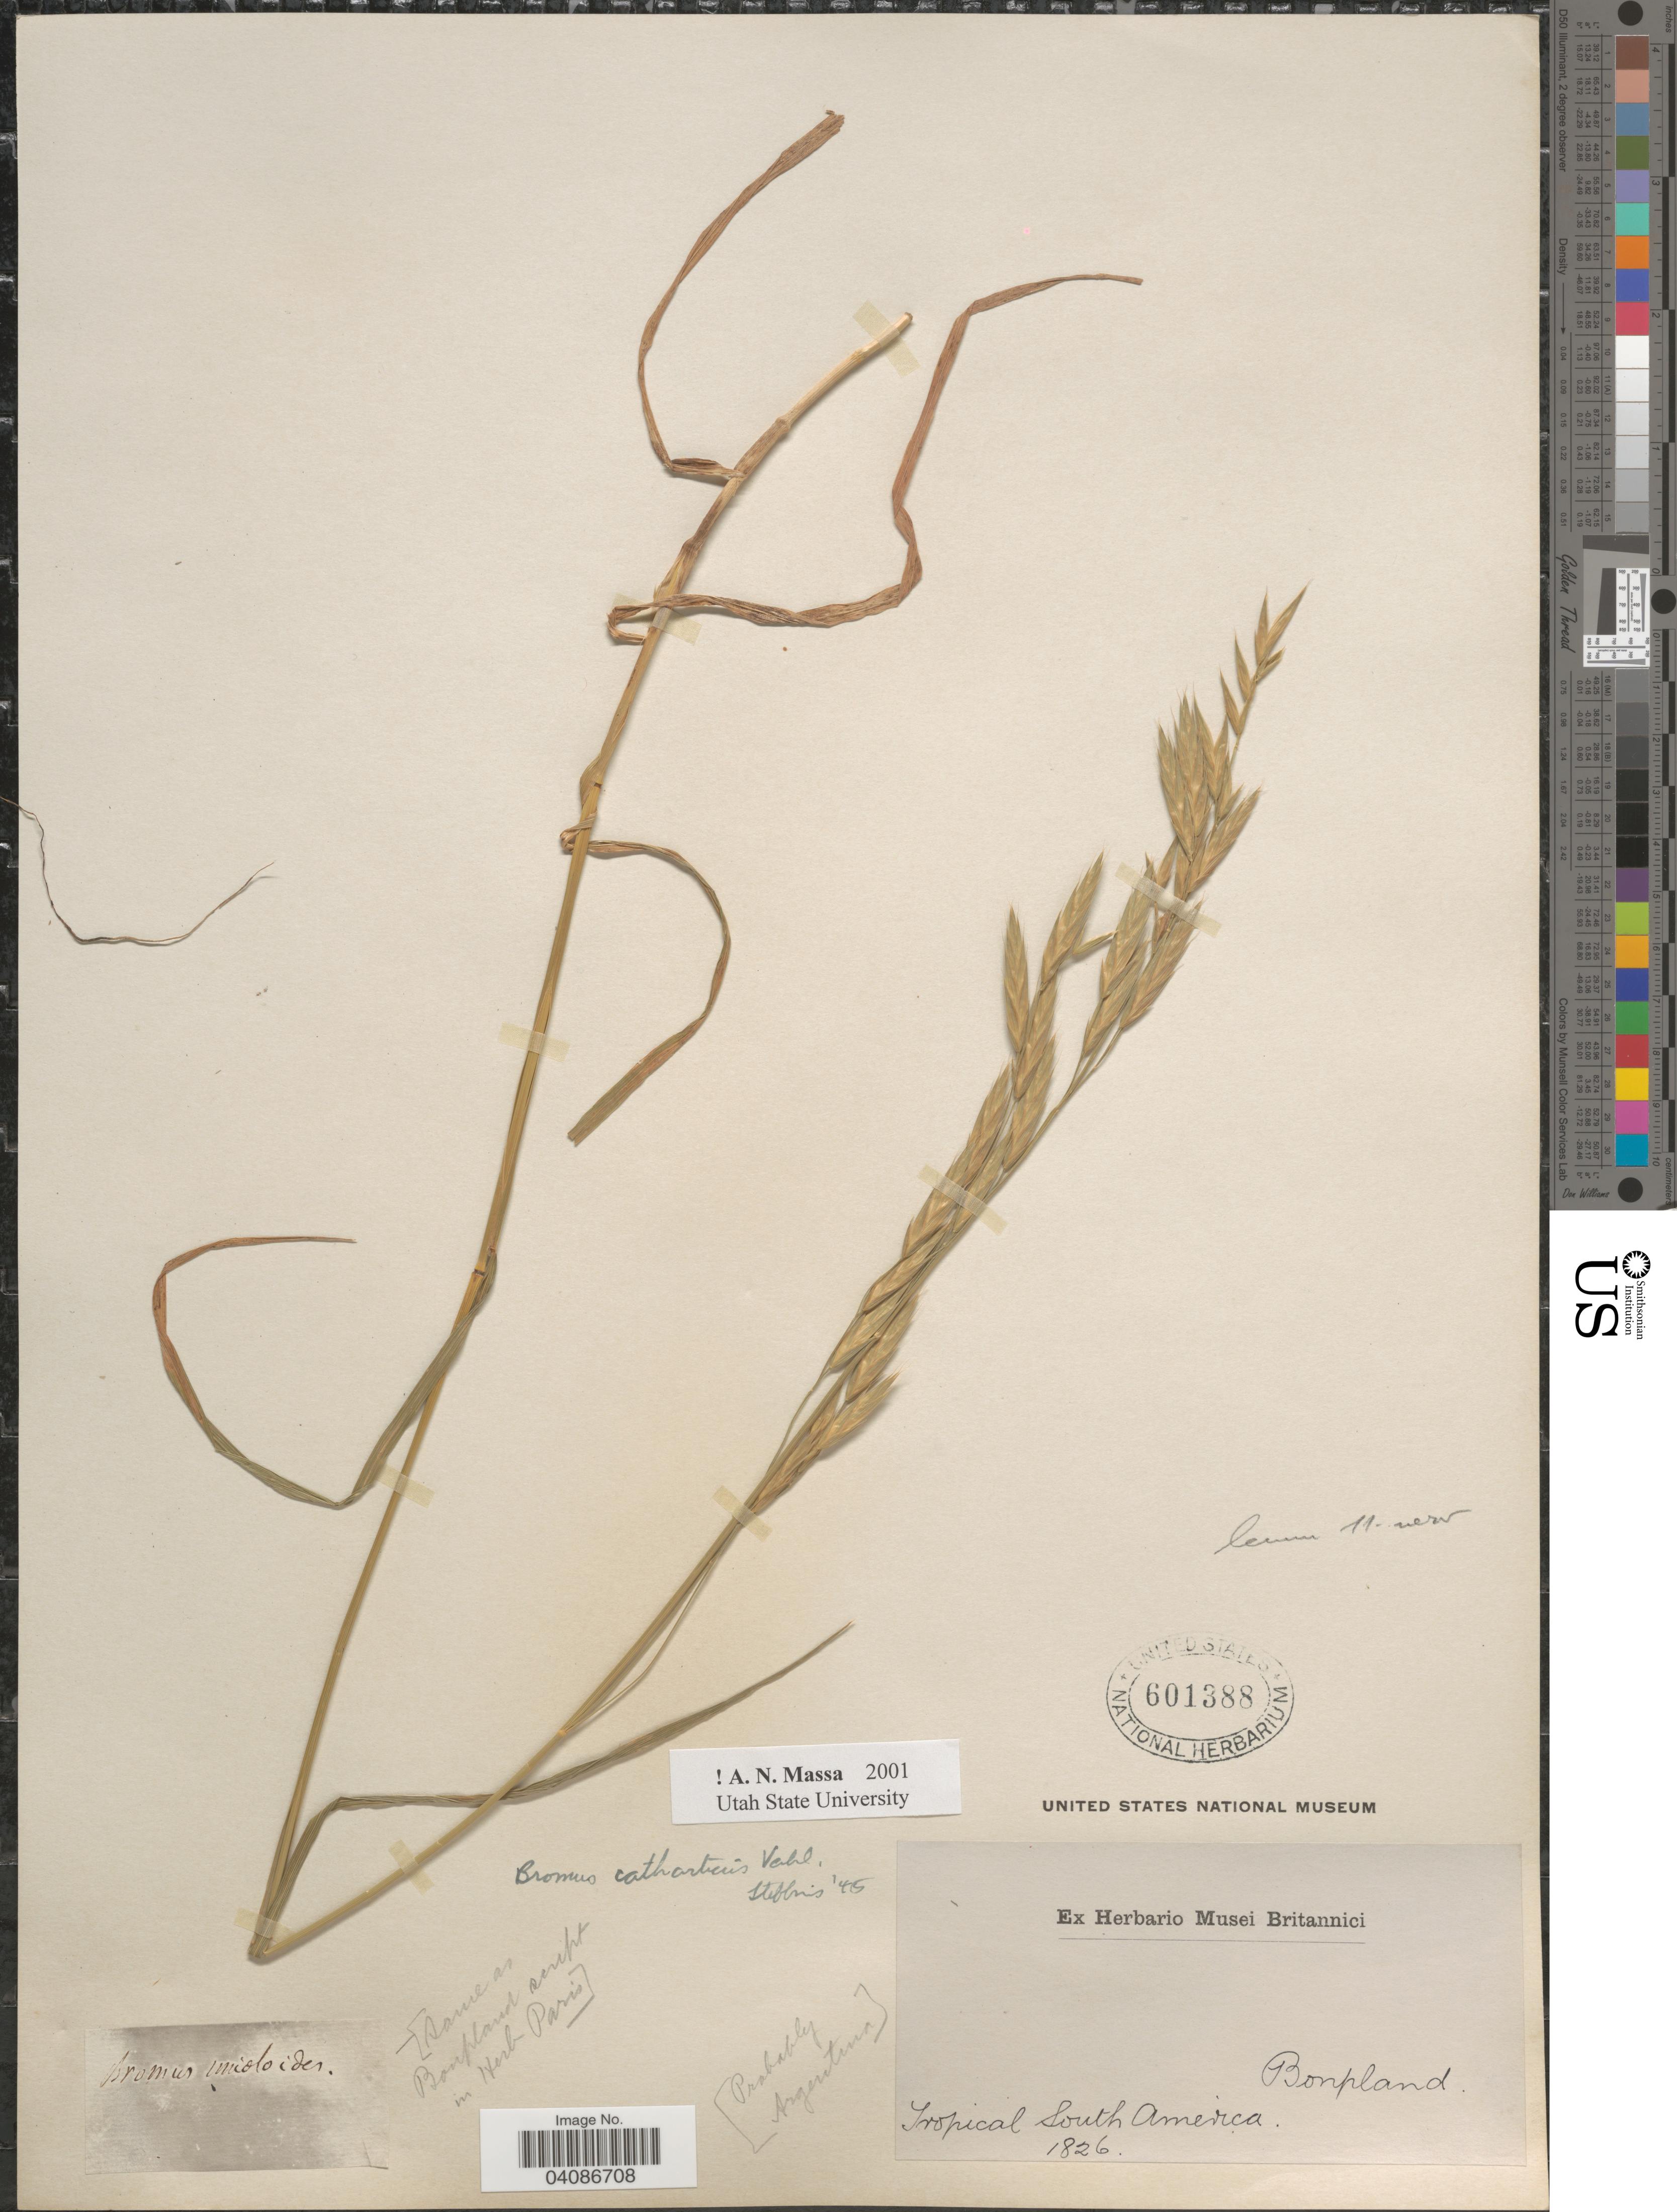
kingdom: Plantae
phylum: Tracheophyta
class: Liliopsida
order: Poales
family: Poaceae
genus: Bromus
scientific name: Bromus catharticus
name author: Vahl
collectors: A. J. A. Bonpland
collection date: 1826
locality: Tropical South America.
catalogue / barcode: US 601388